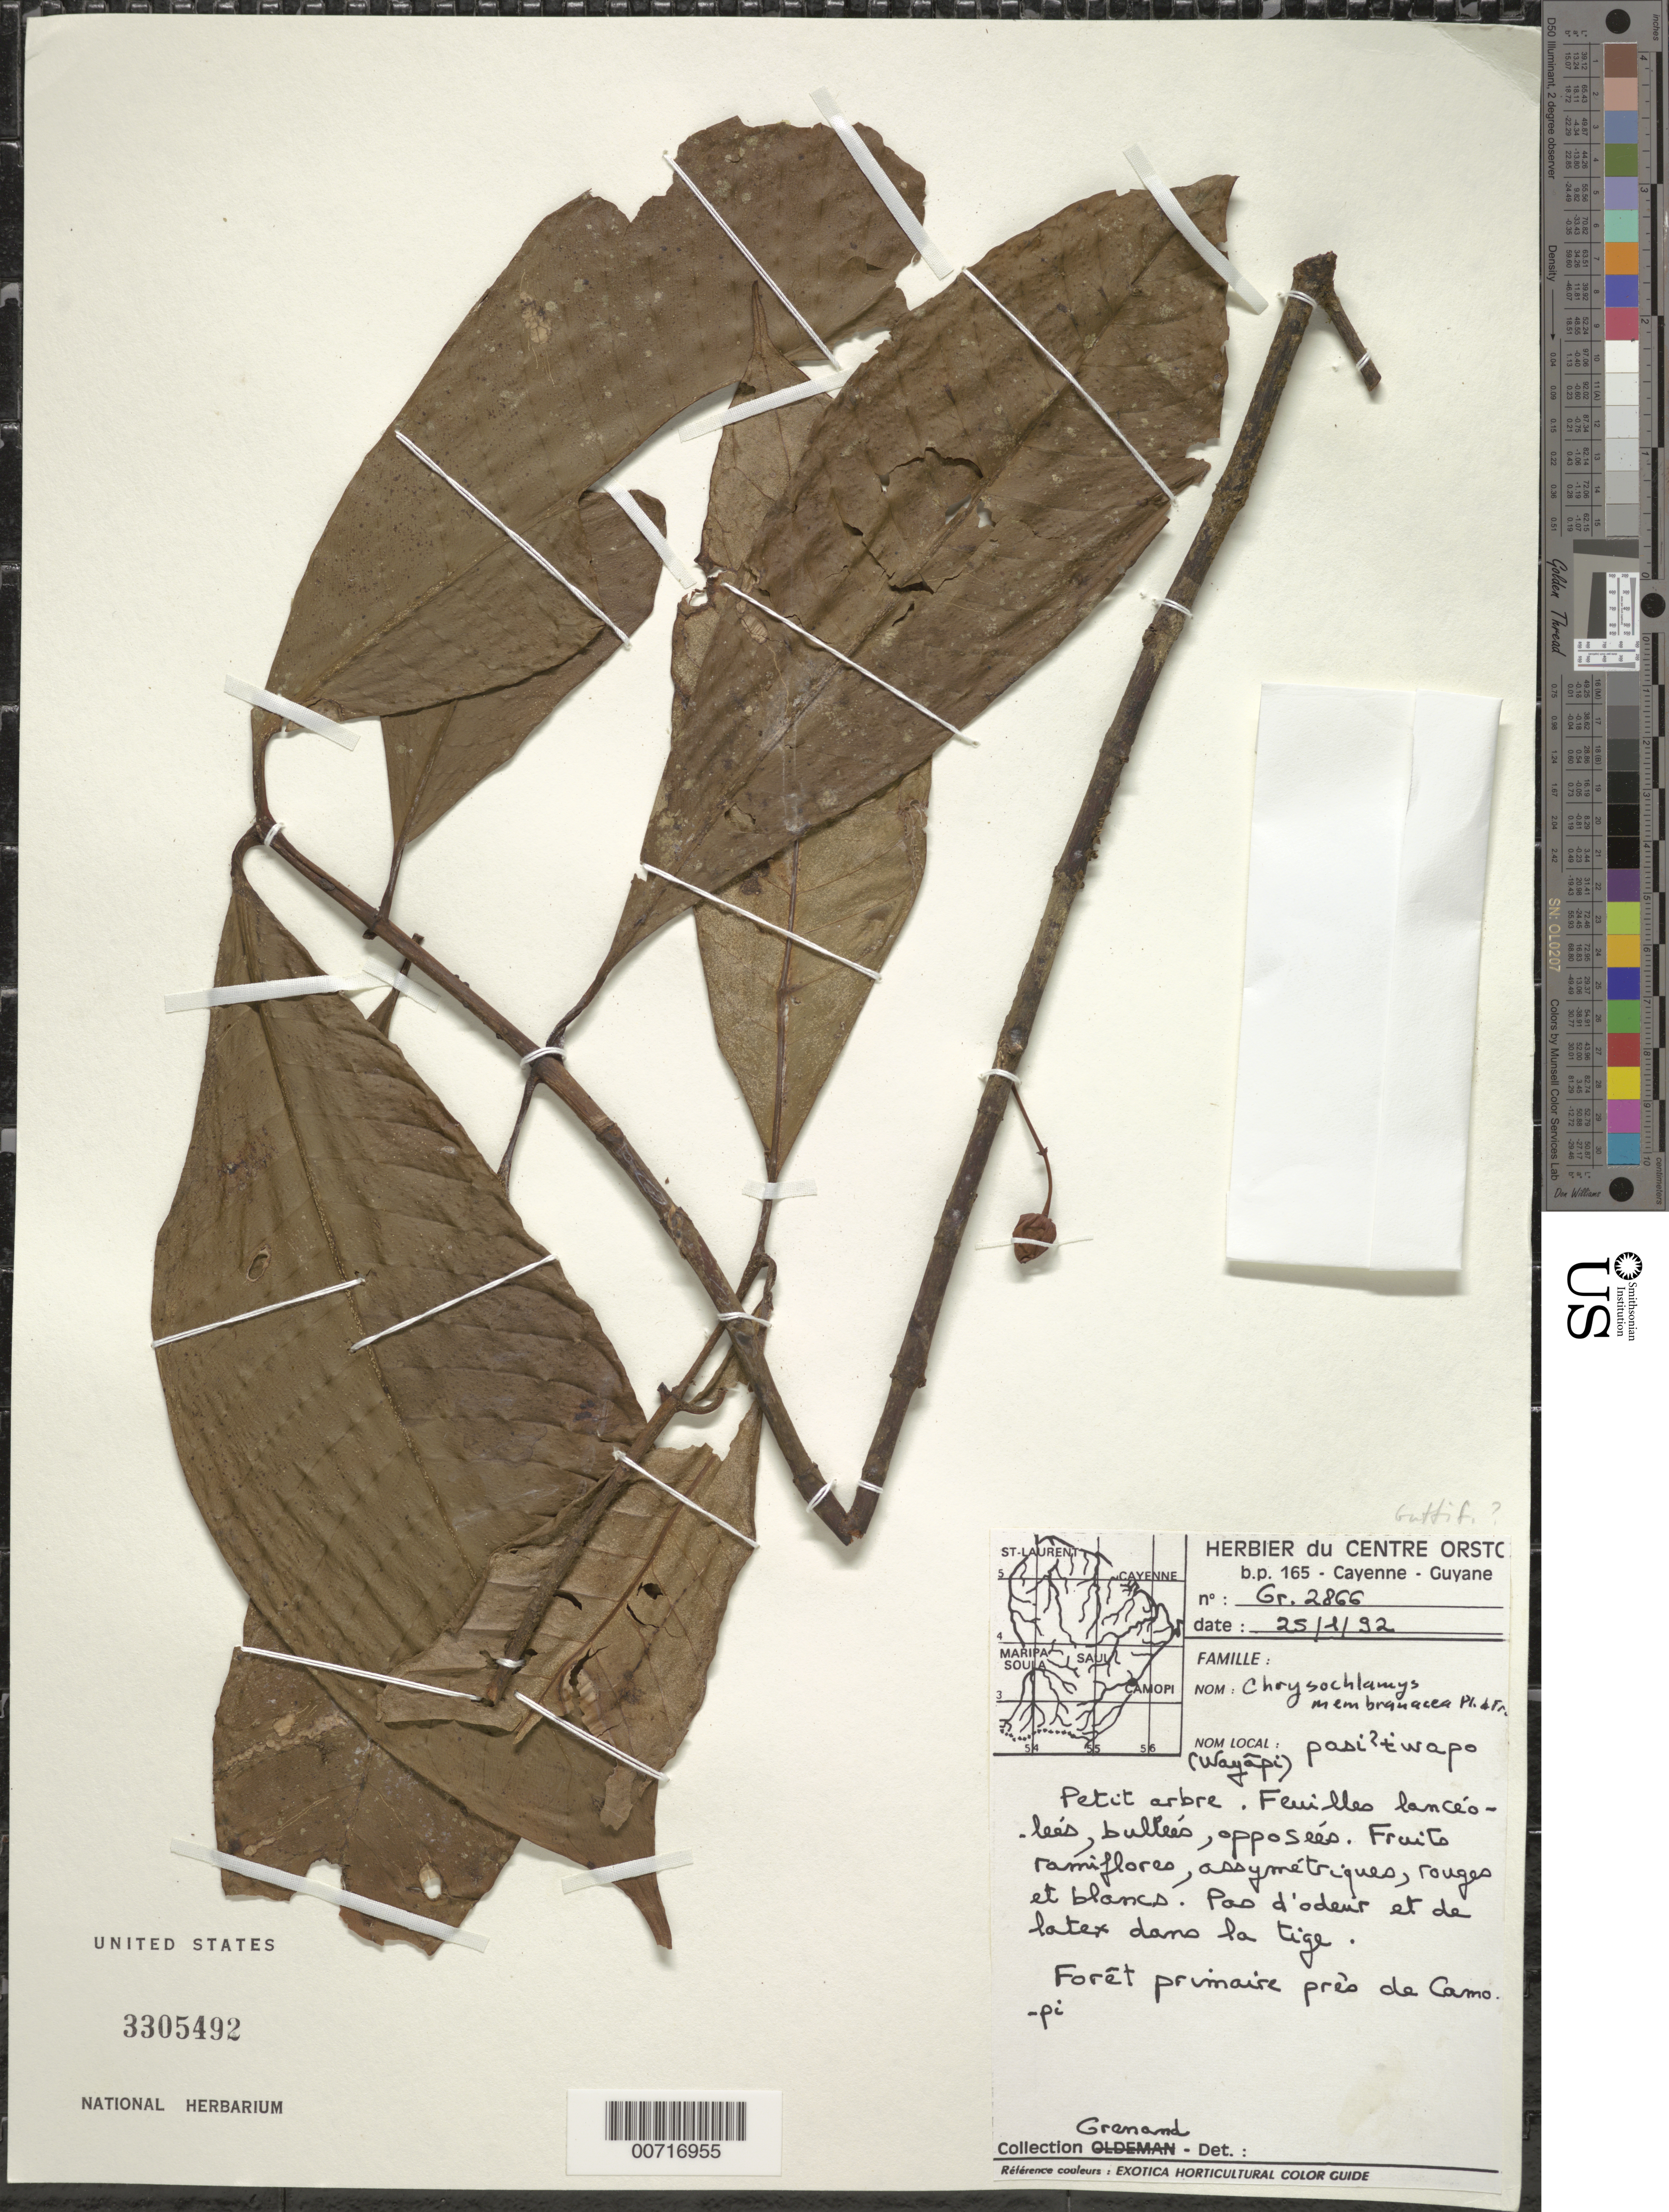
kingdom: Plantae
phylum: Tracheophyta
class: Magnoliopsida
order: Malpighiales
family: Clusiaceae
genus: Chrysochlamys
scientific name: Chrysochlamys membranacea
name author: Planch. & Triana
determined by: Pipoly, J. J., III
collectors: P. Grenand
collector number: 2866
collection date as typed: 25-Jan-92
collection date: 1992-01-25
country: French Guiana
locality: Camopi Village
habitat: Primary forest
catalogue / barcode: US 3305492